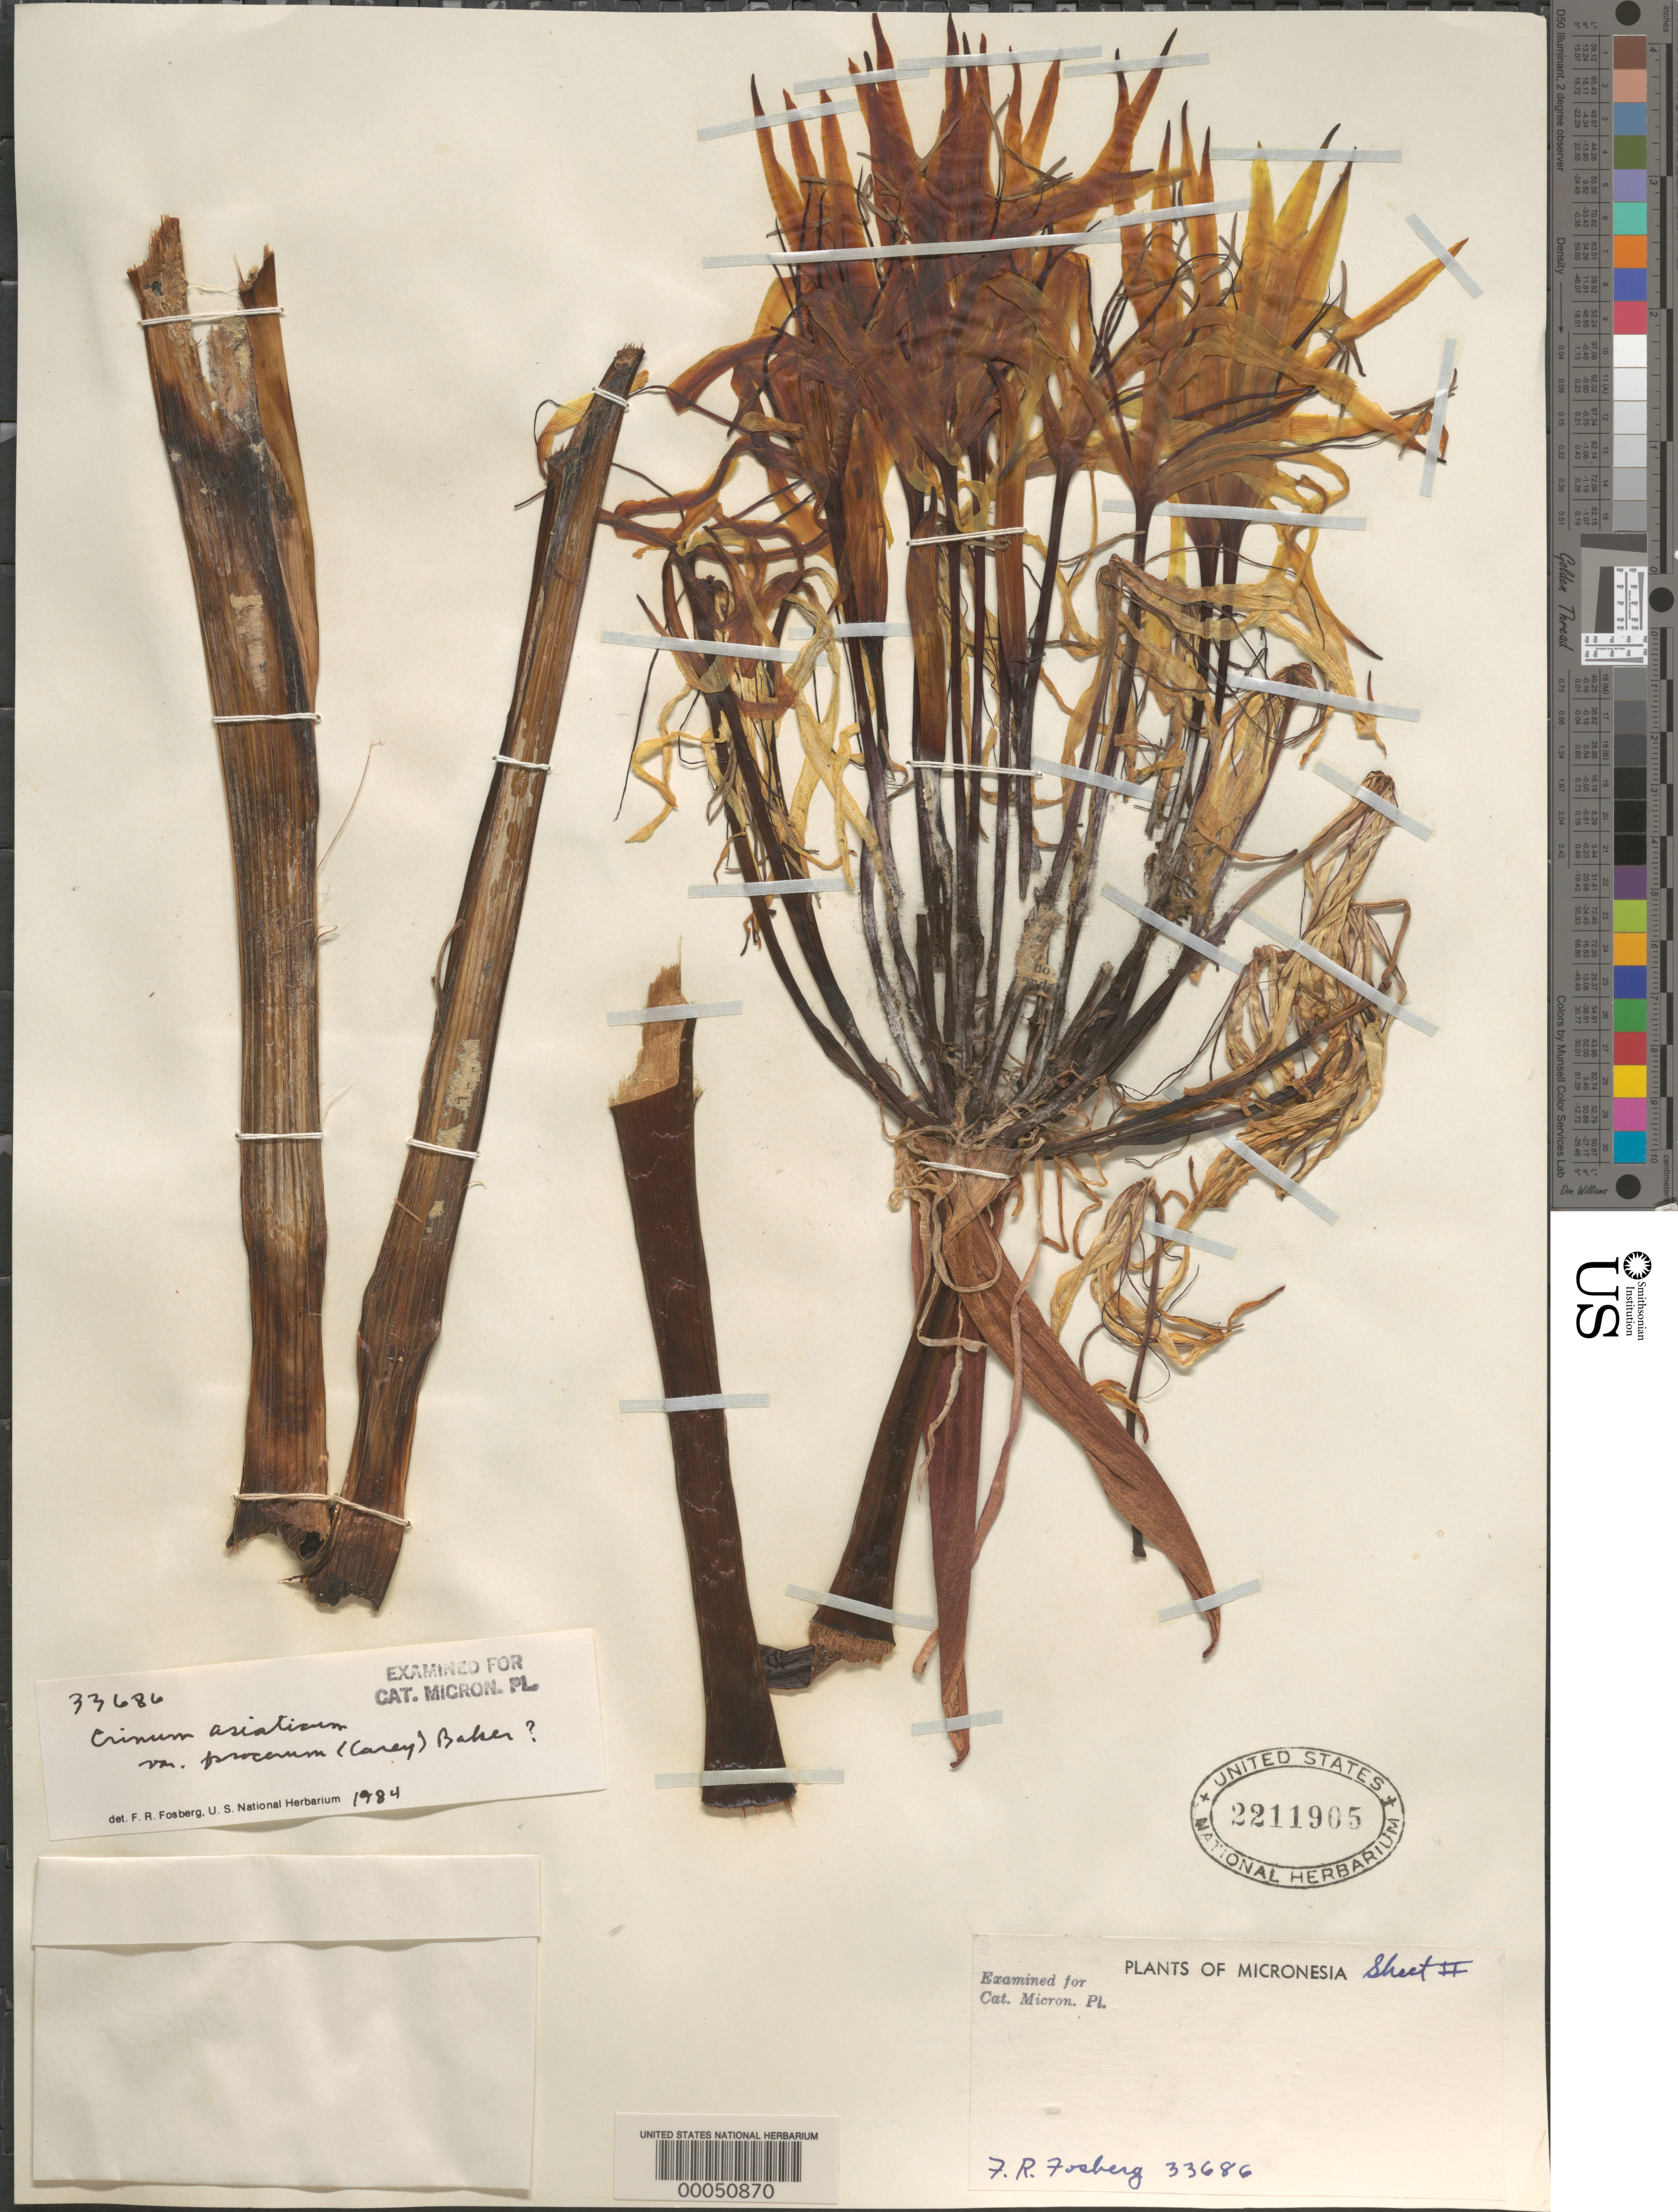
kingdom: Plantae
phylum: Tracheophyta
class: Liliopsida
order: Asparagales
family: Amaryllidaceae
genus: Crinum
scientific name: Crinum asiaticum var. procerum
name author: (Herb. & Carey) Baker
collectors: F. R. Fosberg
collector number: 33686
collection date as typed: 01 Dec 1951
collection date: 1951-12-01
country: Marshall Islands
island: Utrik [Utirik] Atoll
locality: Utirik Islet [Ratak Chain]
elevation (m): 1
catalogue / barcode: US 2211905